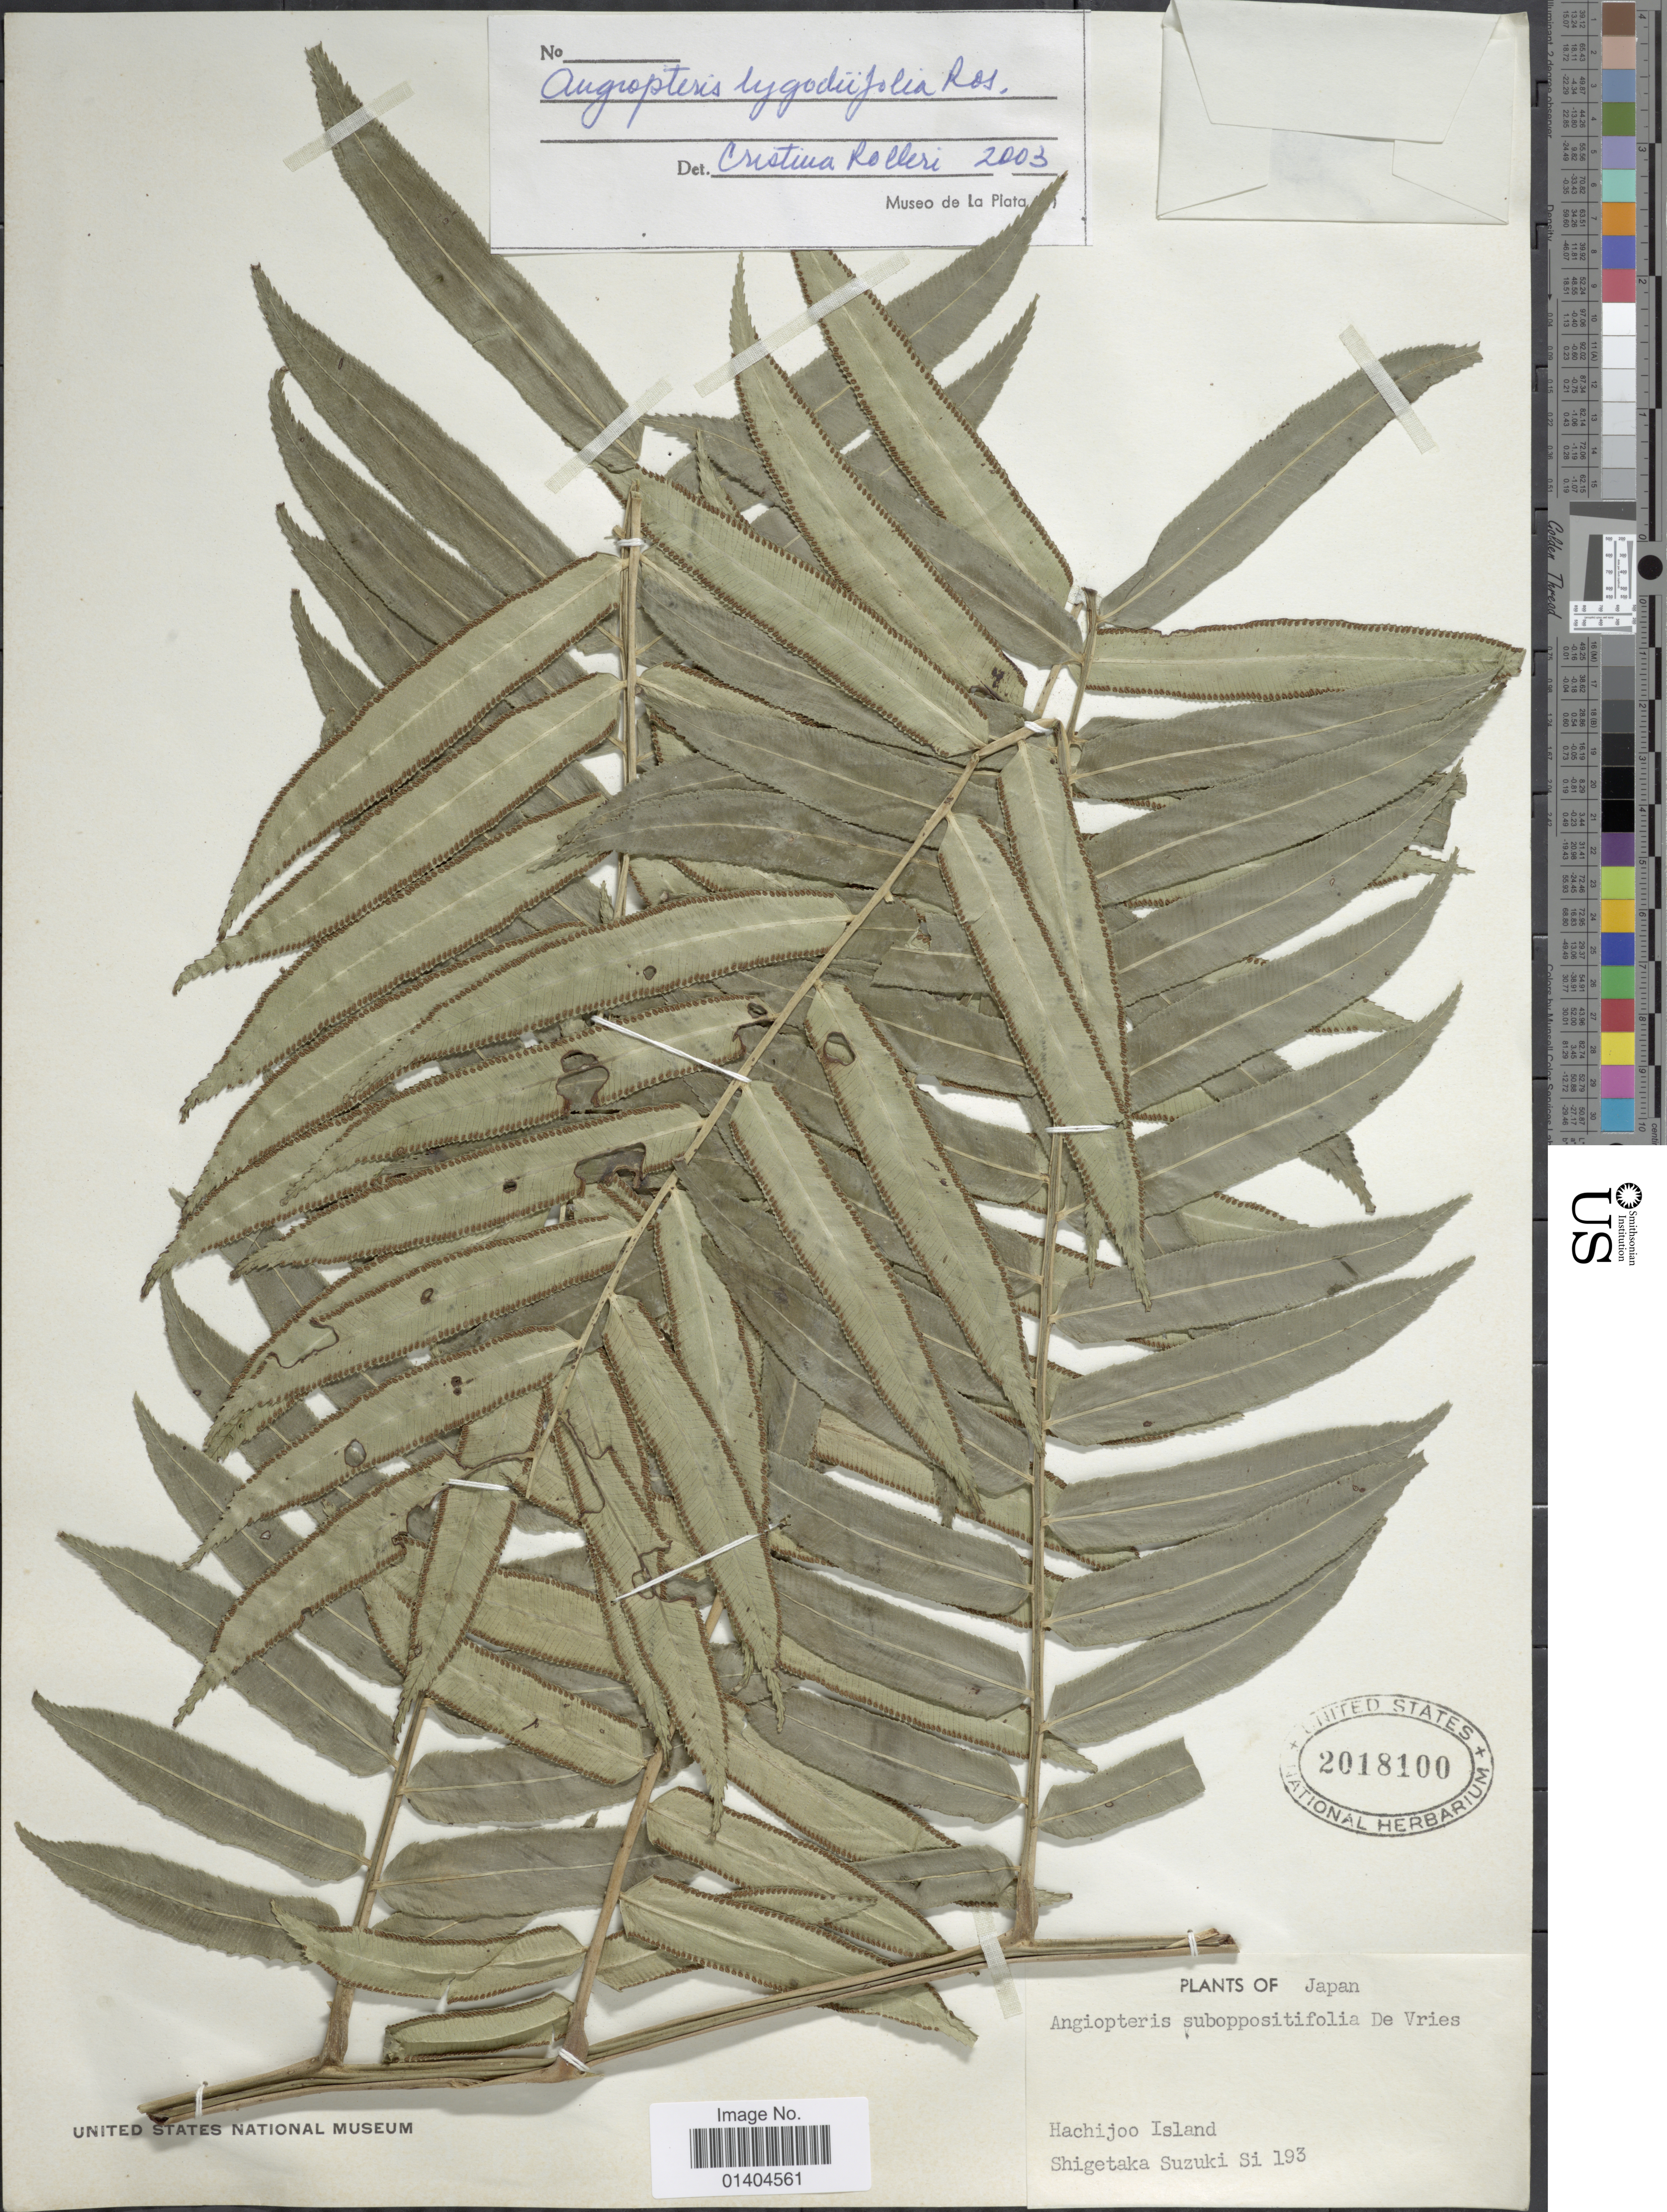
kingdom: Plantae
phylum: Tracheophyta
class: Polypodiopsida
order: Marattiales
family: Marattiaceae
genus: Angiopteris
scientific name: Angiopteris lygodiifolia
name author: Rosenst.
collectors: S. Suzuki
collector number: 193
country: Japan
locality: Hachijoo Island.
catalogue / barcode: US 2018100